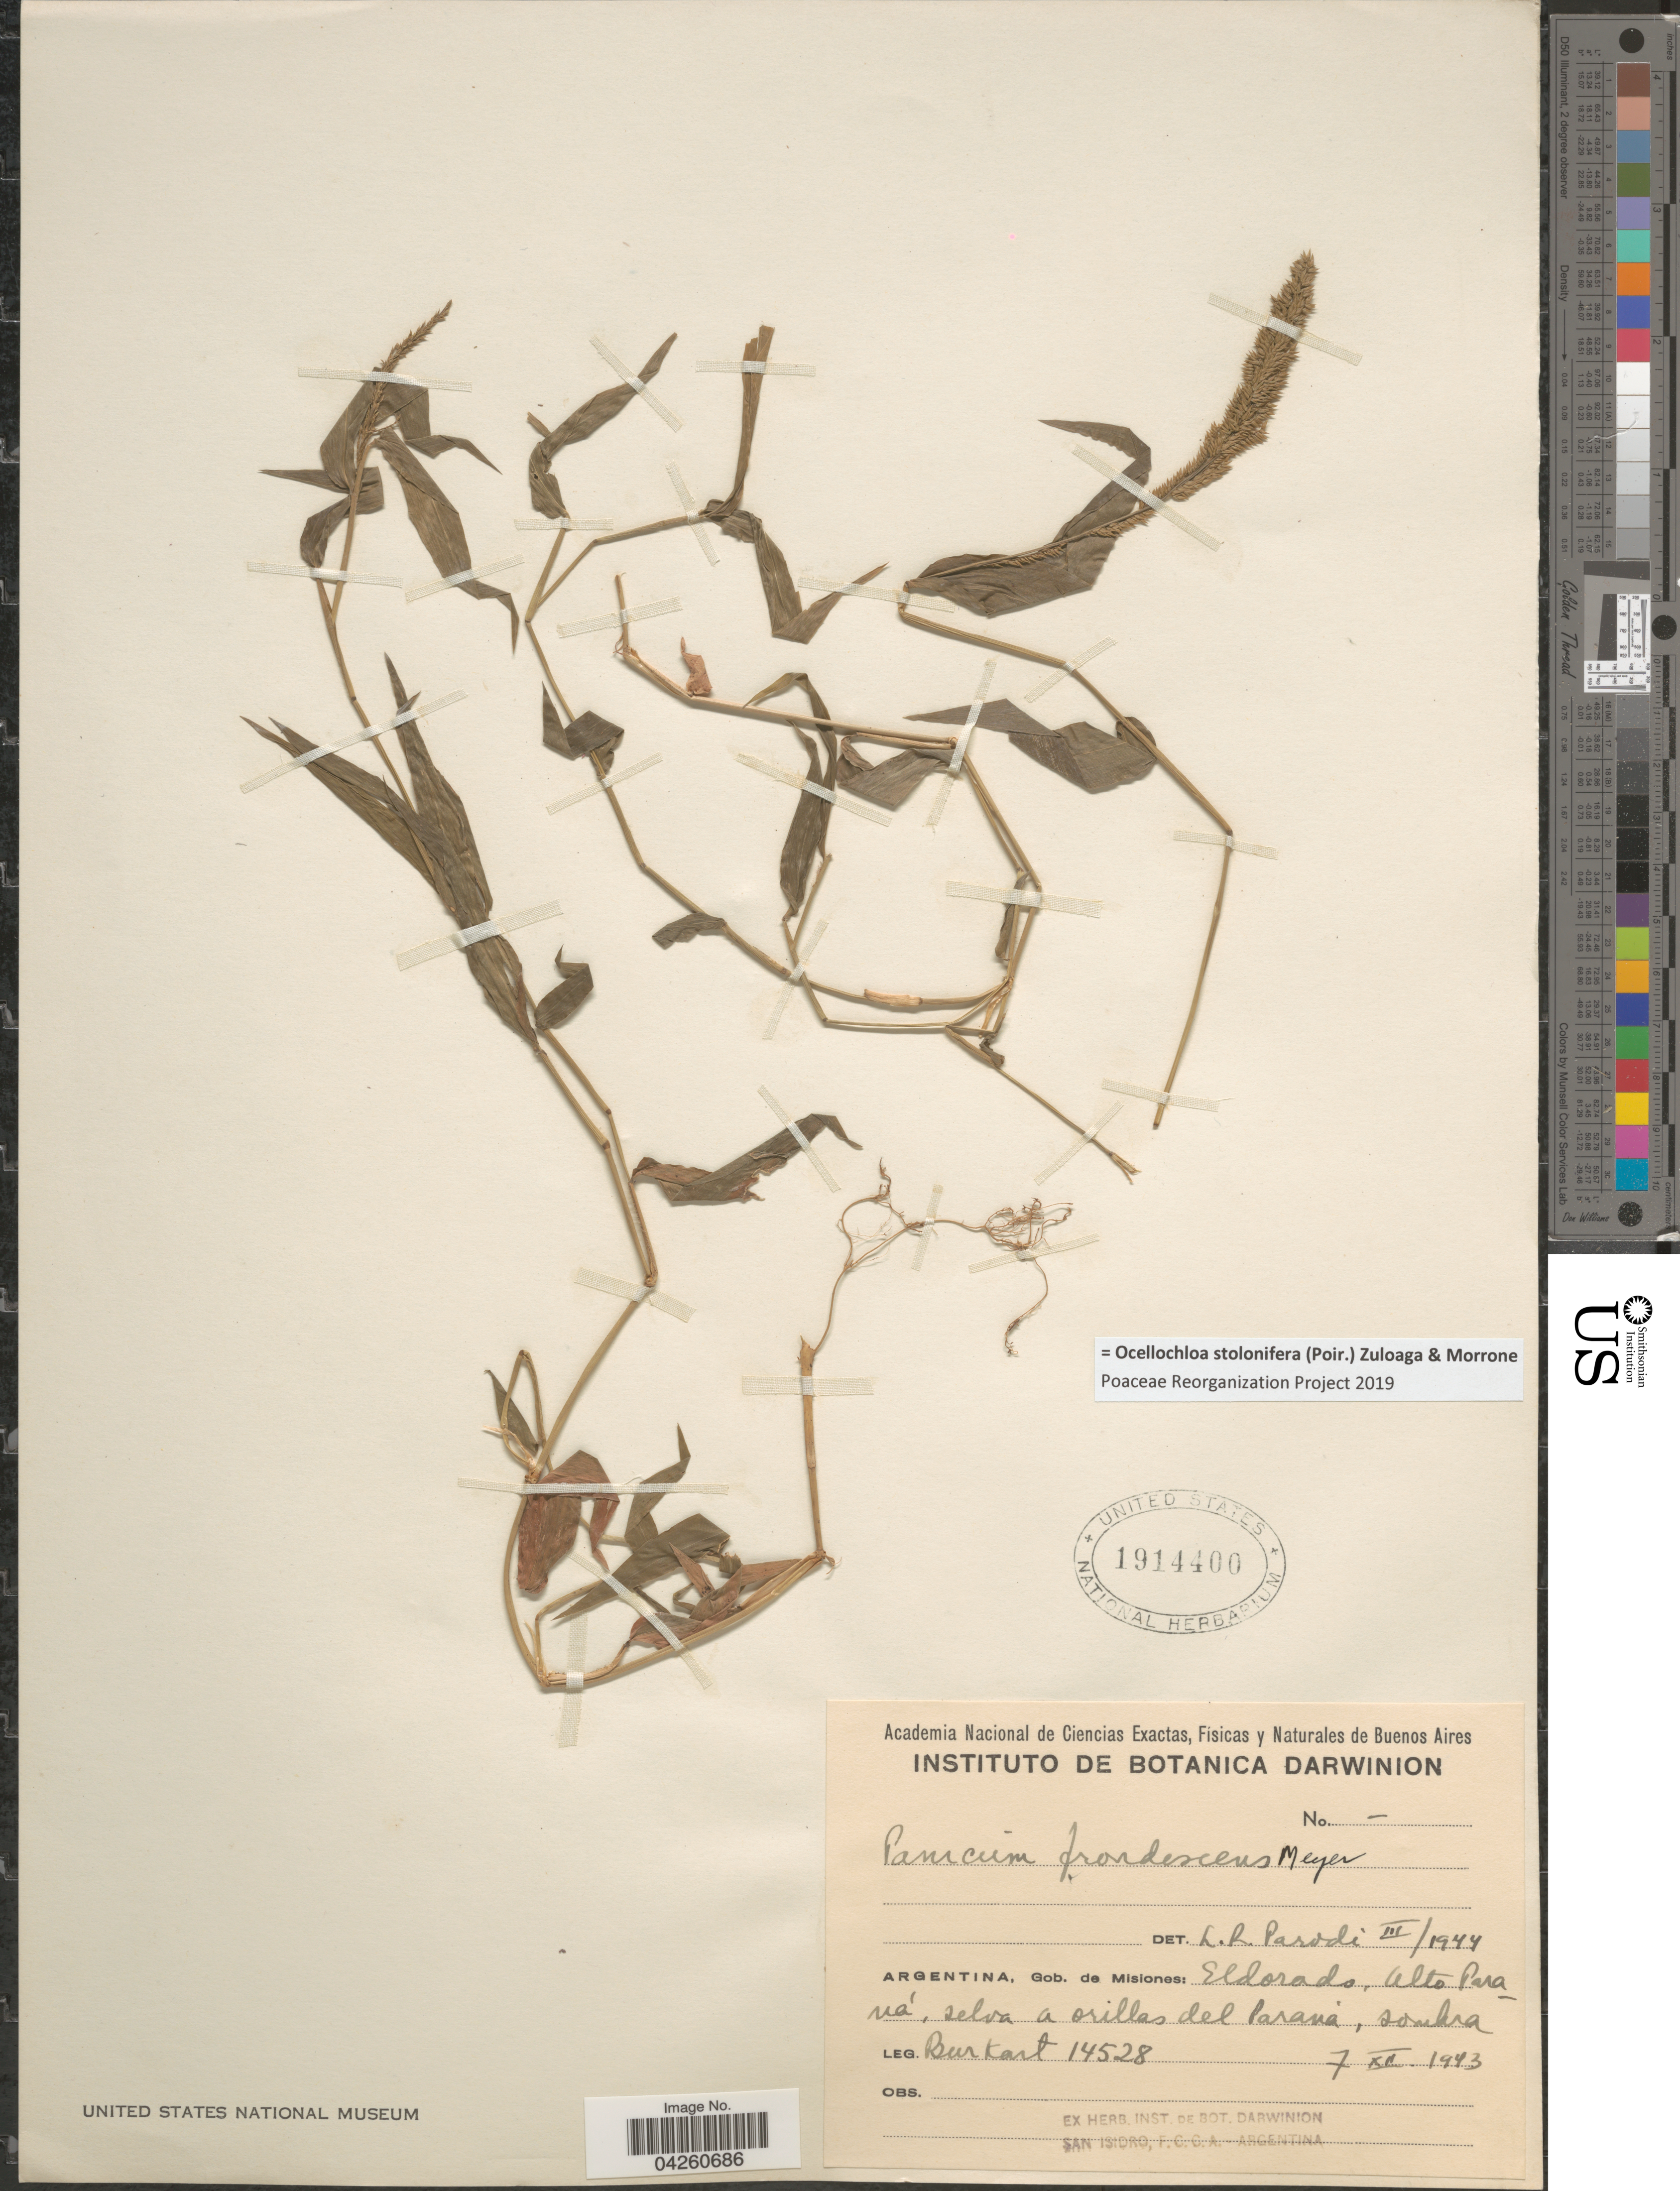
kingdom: Plantae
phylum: Tracheophyta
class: Liliopsida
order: Poales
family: Poaceae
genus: Ocellochloa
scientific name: Ocellochloa stolonifera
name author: (Poir.) Zuloaga & Morrone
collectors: -- Burkart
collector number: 14528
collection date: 1943-12-07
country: Argentina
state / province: Misiones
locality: Gob. de Misiones: Eldorado, Alto Paraná, selva a orilla del Paraná, sombra.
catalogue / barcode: US 1914400